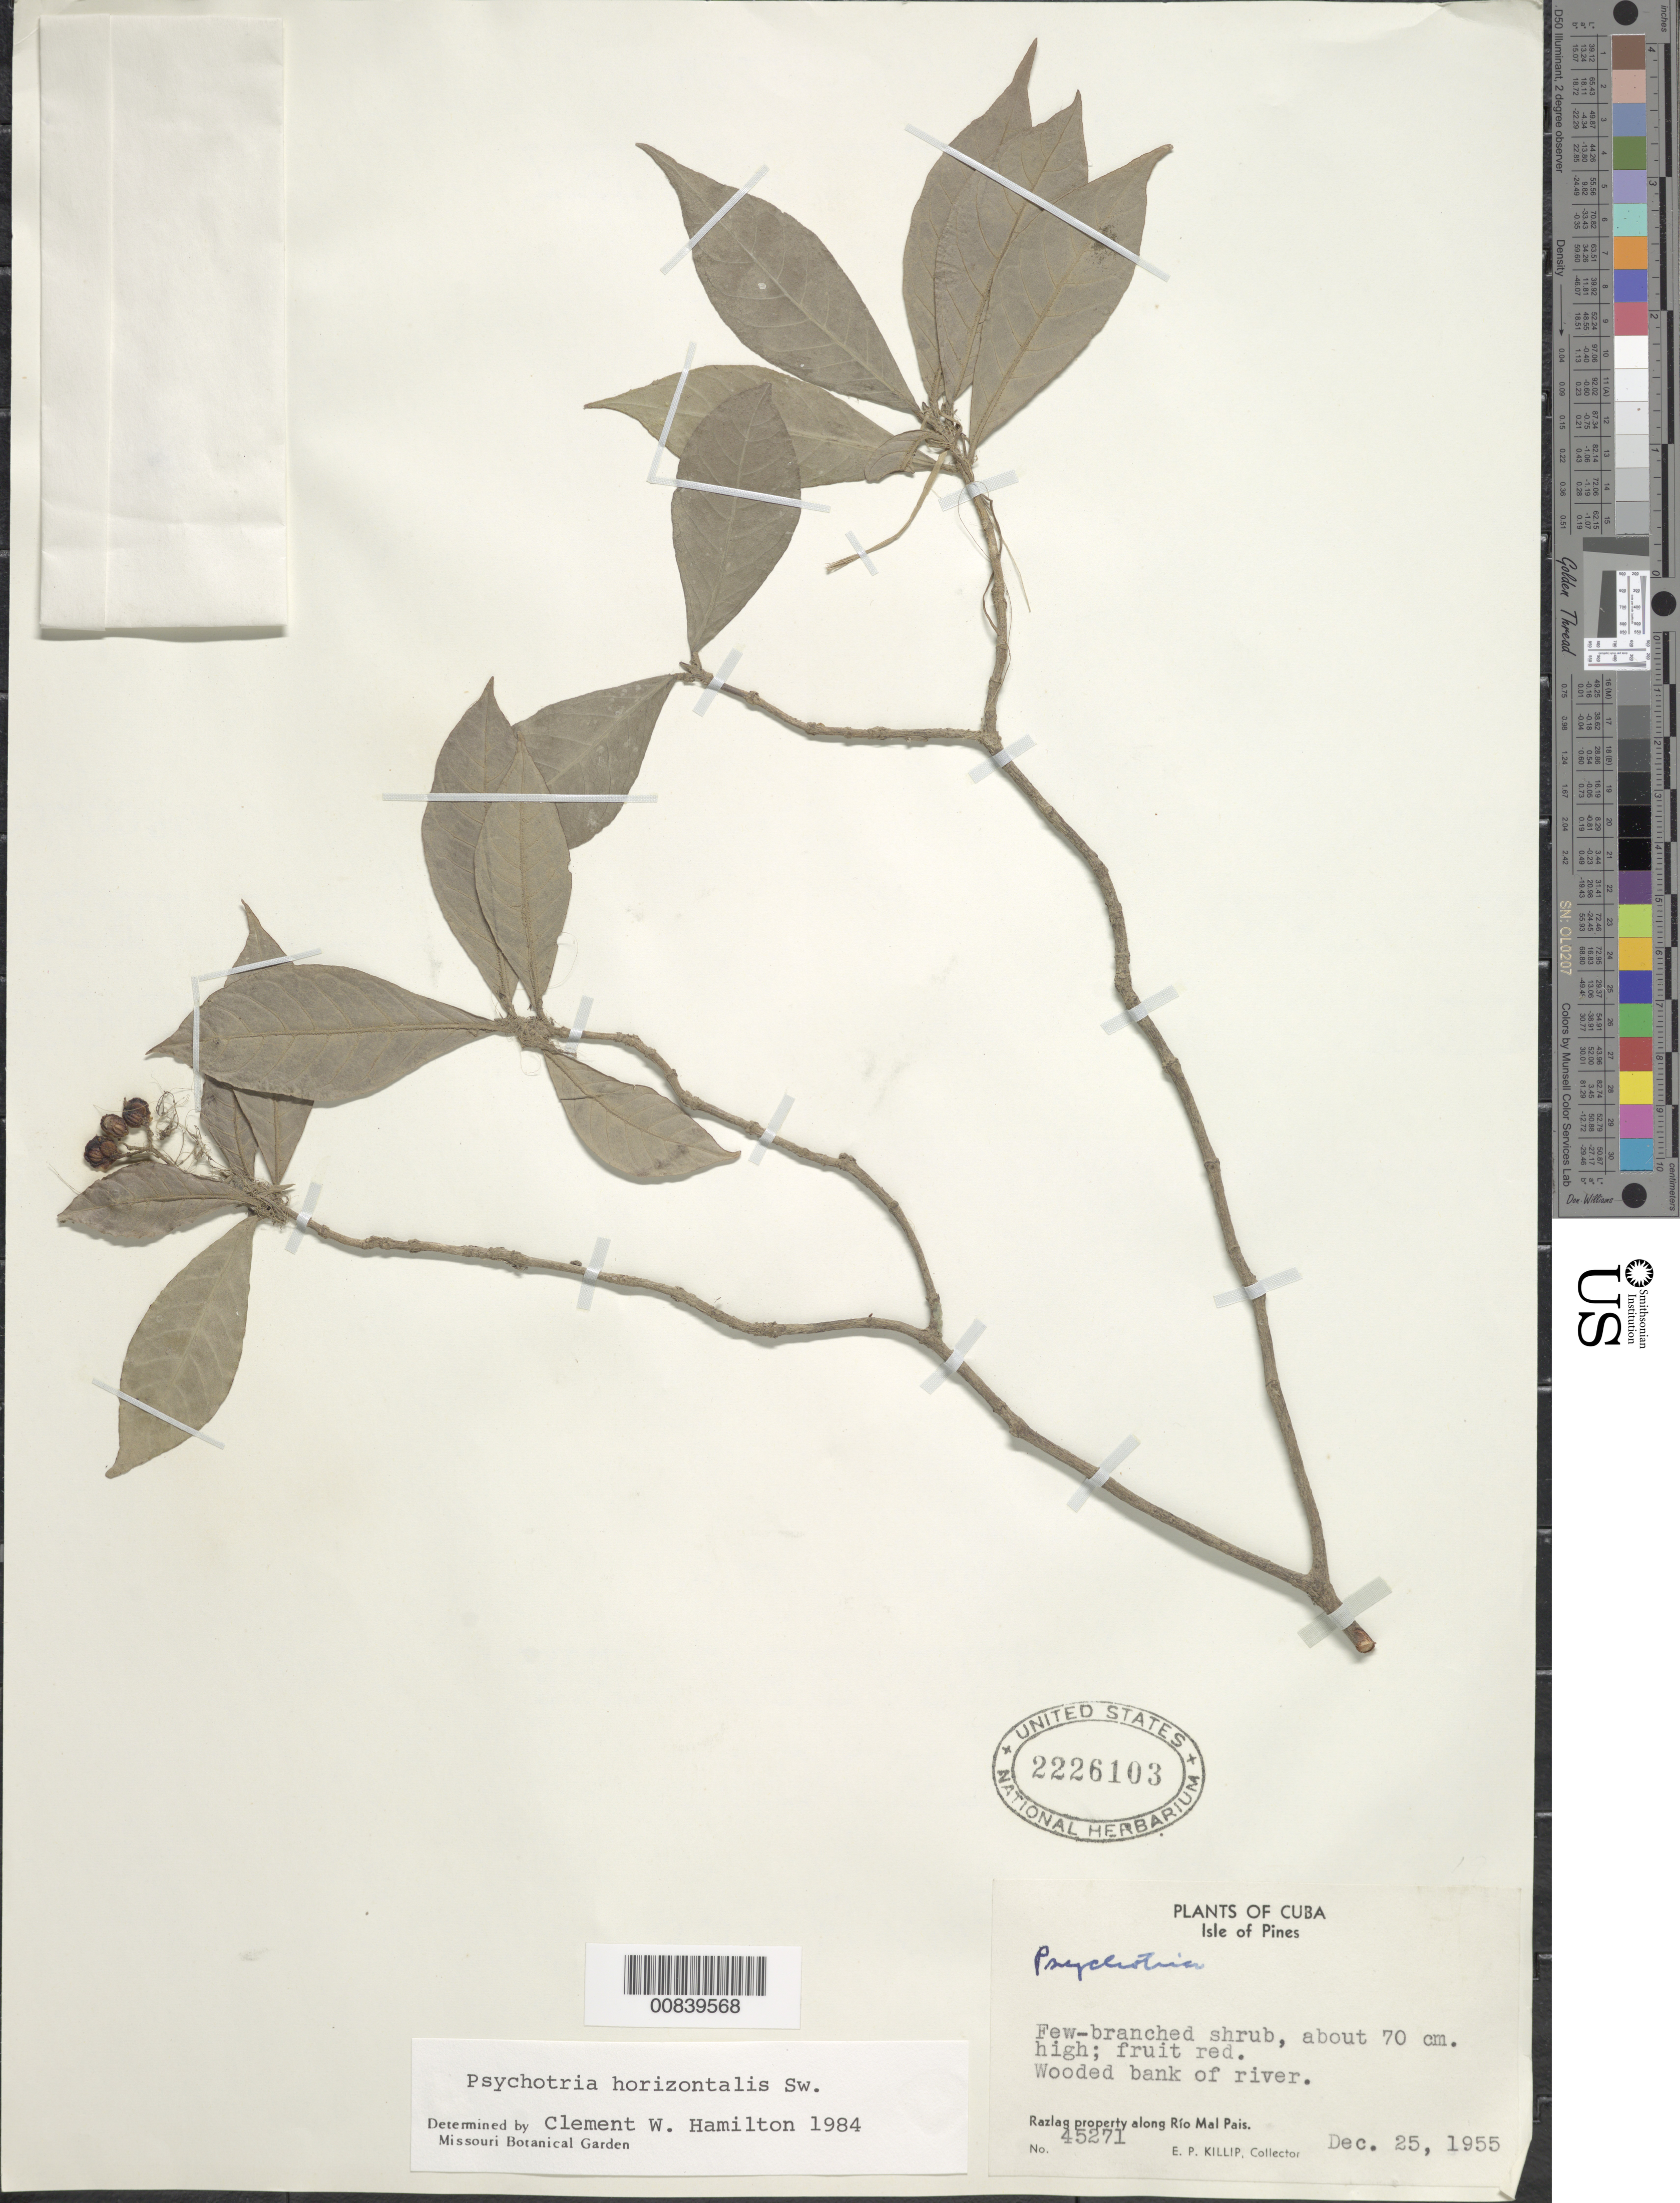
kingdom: Plantae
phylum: Tracheophyta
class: Magnoliopsida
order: Gentianales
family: Rubiaceae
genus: Psychotria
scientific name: Psychotria horizontalis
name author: Sw.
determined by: Hamilton, C. W.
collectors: E. P. Killip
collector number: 45271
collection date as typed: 25 Dec 1955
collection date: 1955-12-25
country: Cuba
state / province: Isla de La Juventud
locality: Razlag property along Río Mal Pais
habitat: Wooded bank of river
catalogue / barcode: US 2226103